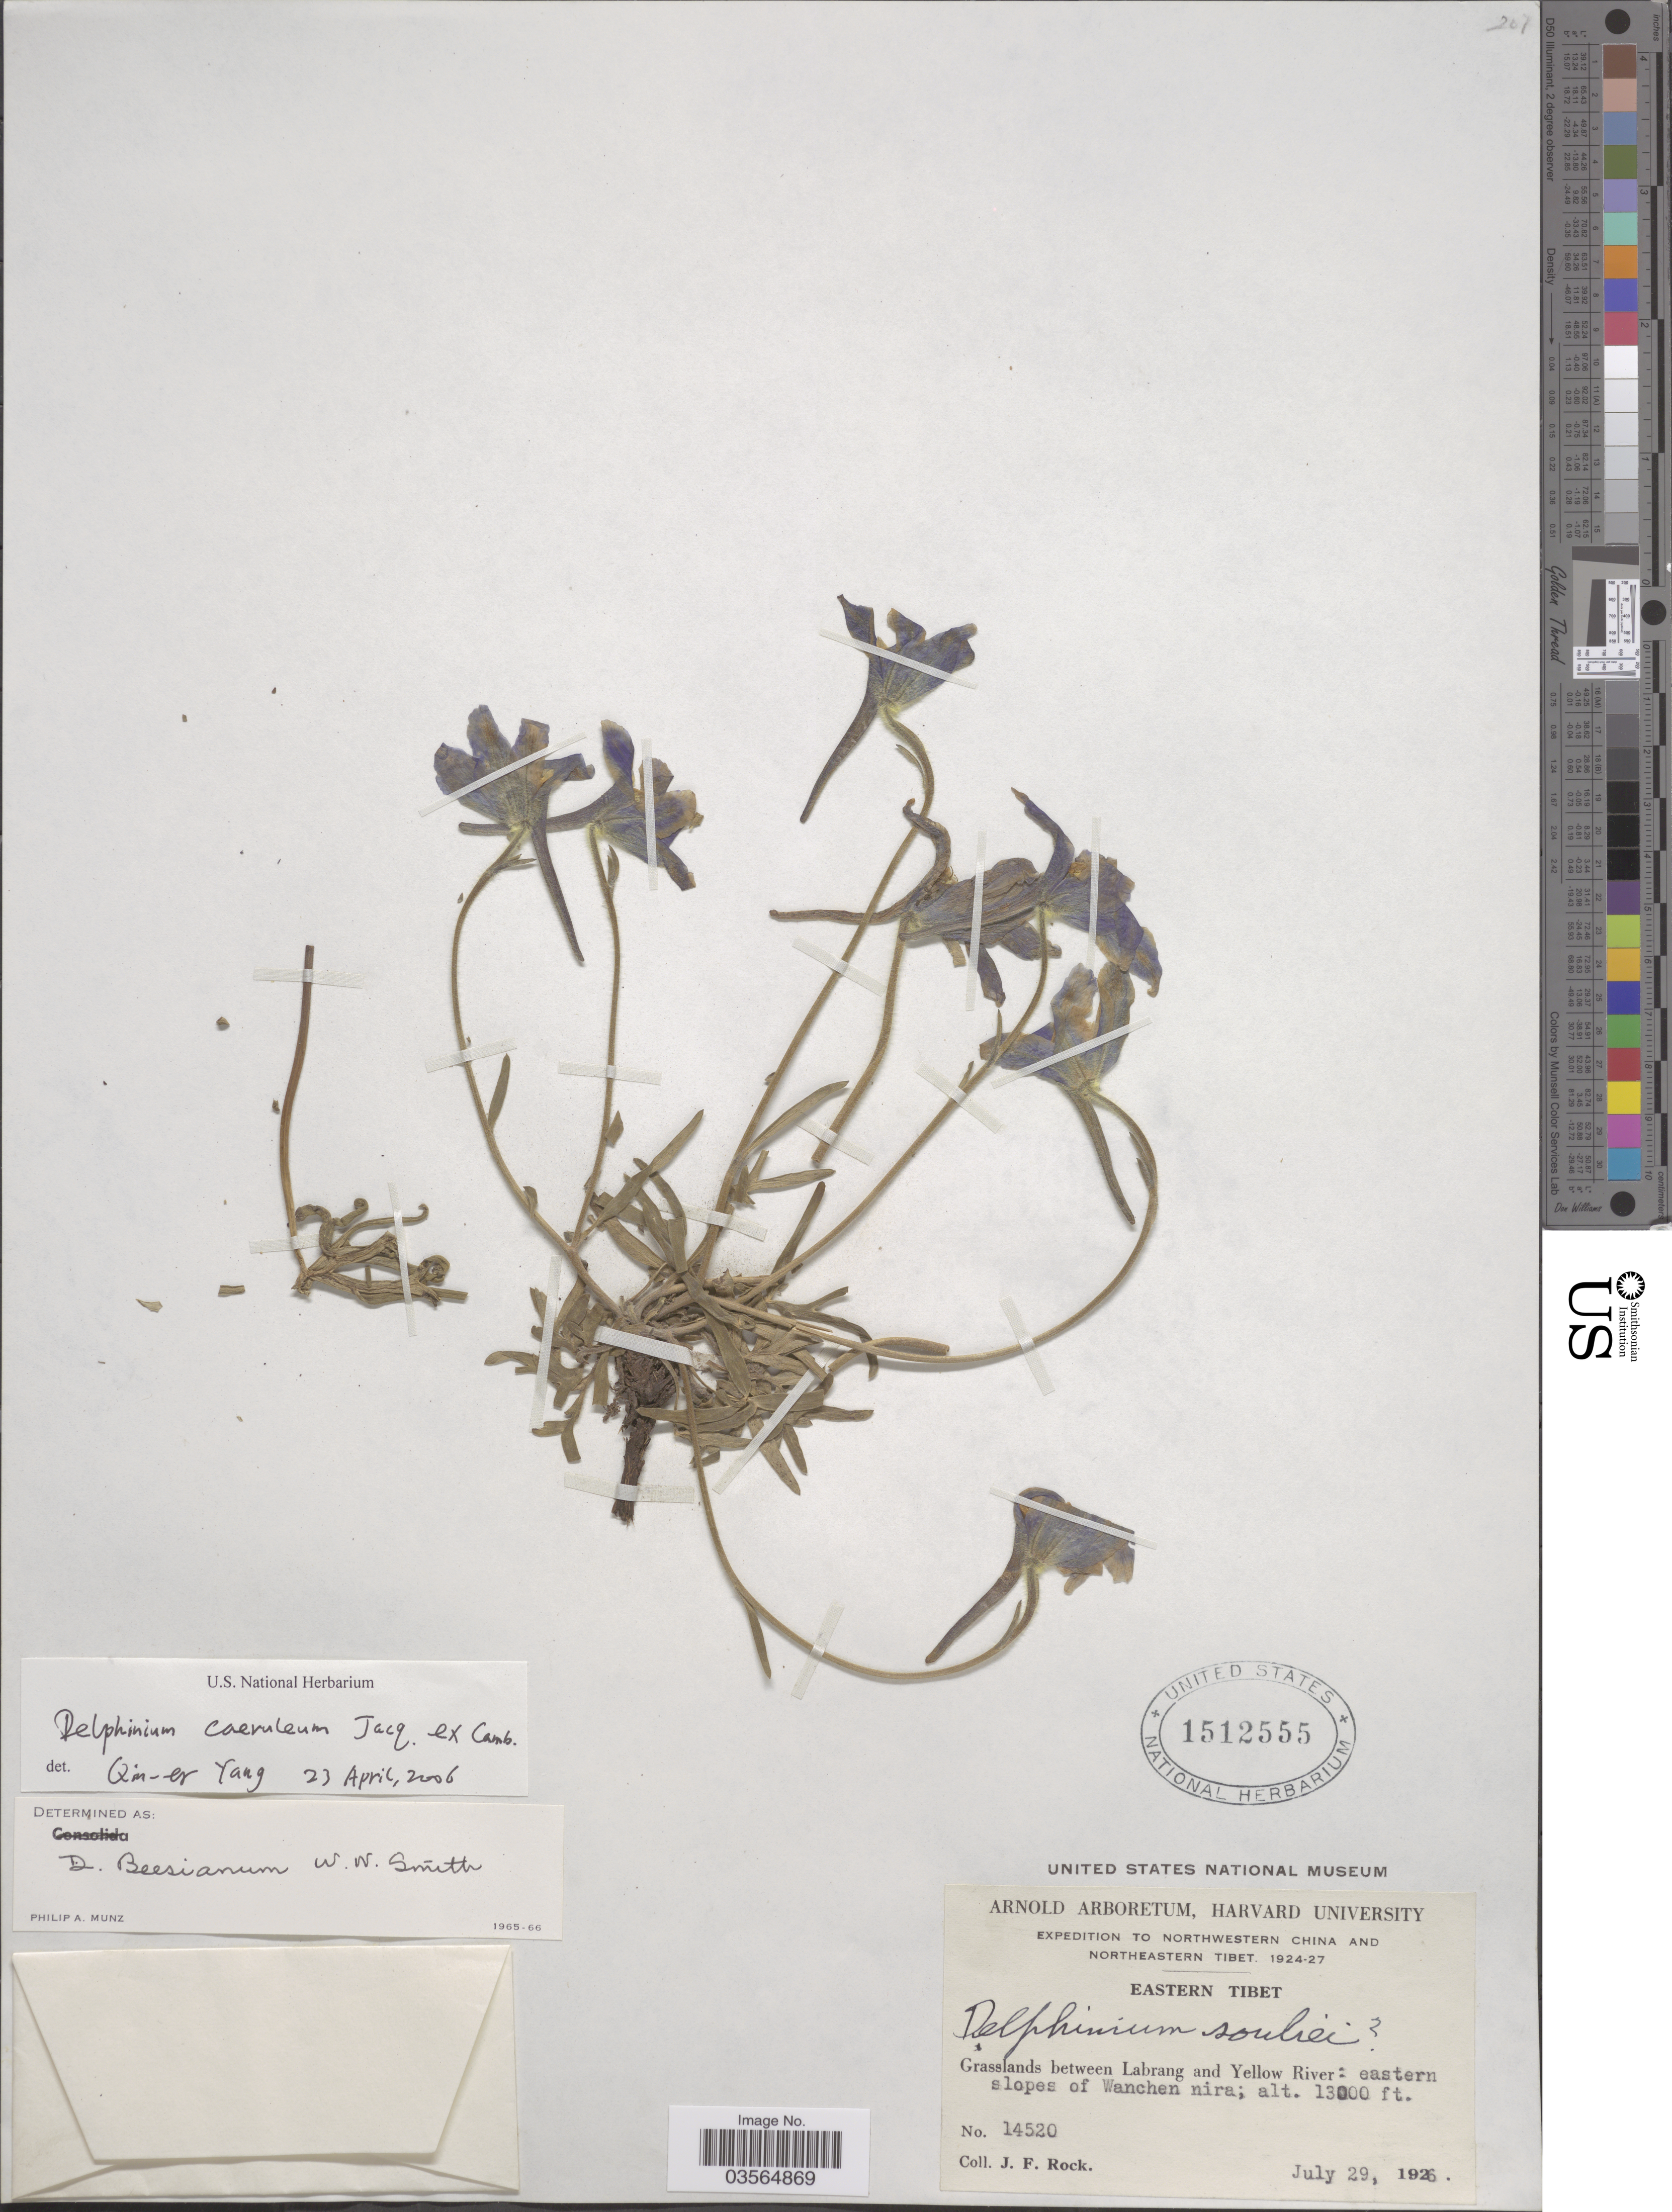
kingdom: Plantae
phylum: Tracheophyta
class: Magnoliopsida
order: Ranunculales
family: Ranunculaceae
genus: Delphinium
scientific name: Delphinium caeruleum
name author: Jacquem. ex Cambess.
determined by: Yang, Q. E.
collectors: J. Rock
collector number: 14520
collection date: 1926-07-29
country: China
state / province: Xizang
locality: Northwestern China and Northeastern Tibet. Eastern Tibet. Grasslands between Labrang and Yellow River: eastern slopes of Wanchen nira.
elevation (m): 3962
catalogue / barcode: US 1512555